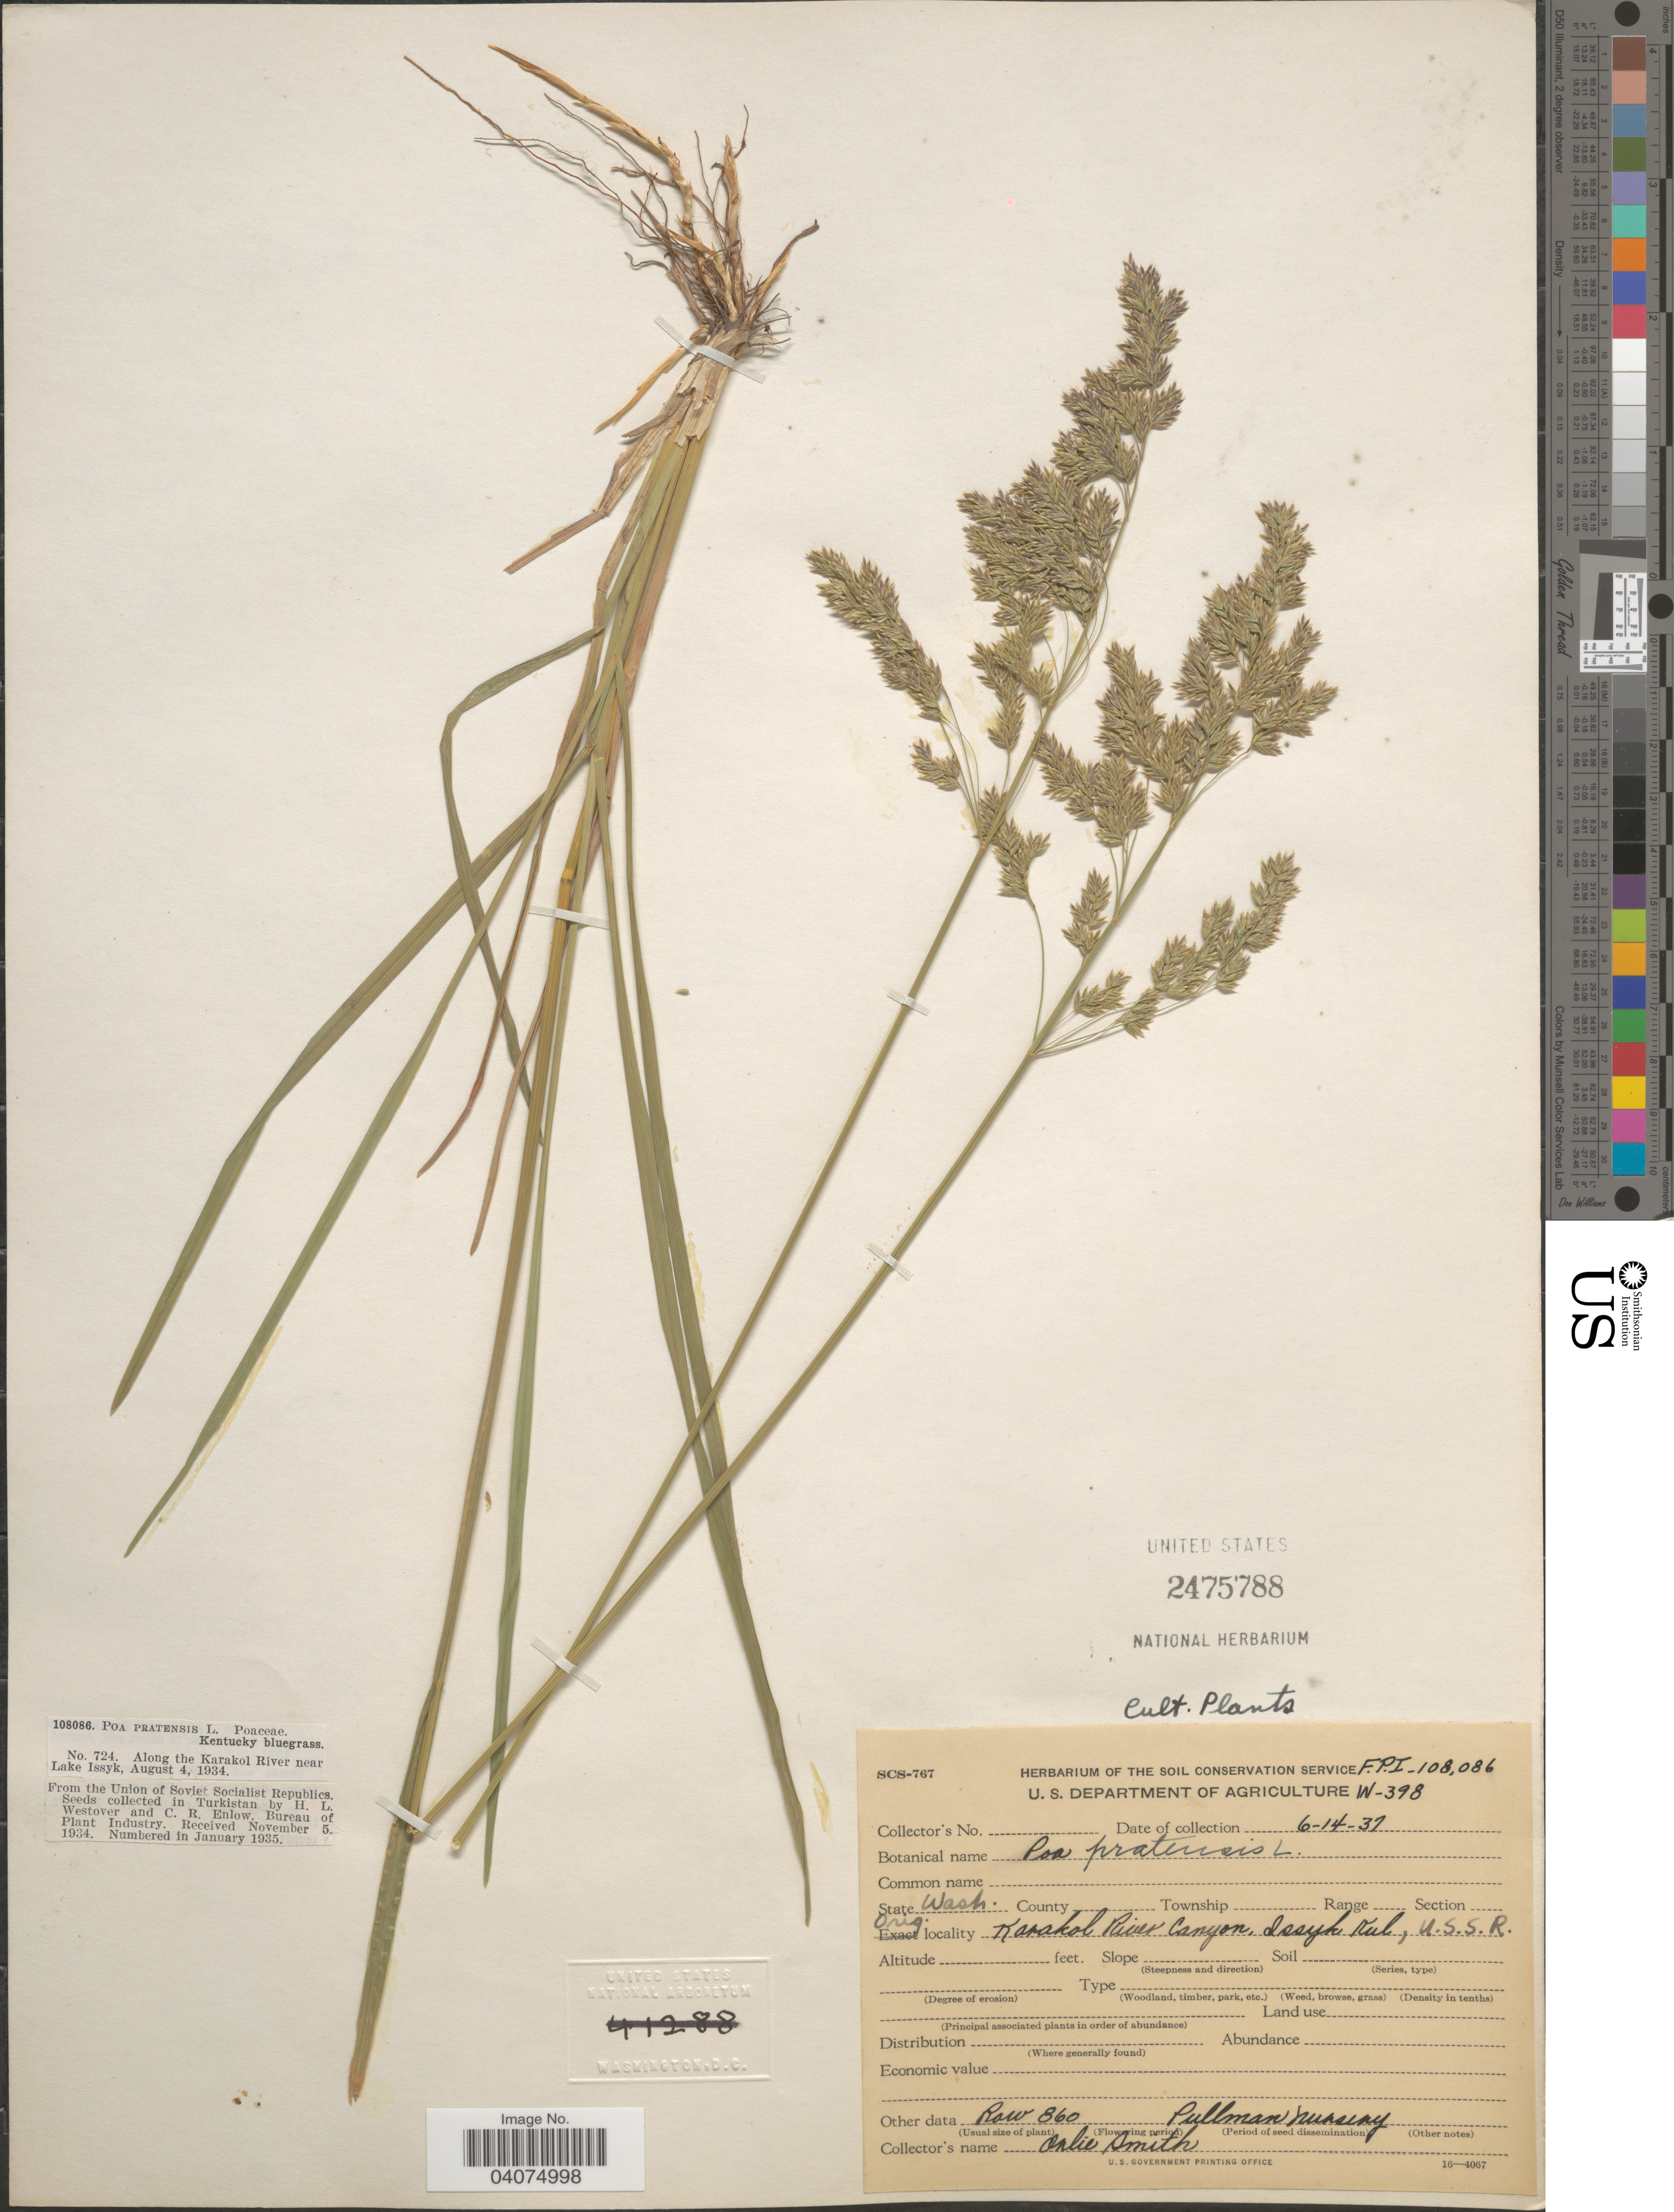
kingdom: Plantae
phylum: Tracheophyta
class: Liliopsida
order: Poales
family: Poaceae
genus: Poa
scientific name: Poa pratensis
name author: L.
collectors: O. Smith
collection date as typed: Transcribed d/m/y: 14/6/37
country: United States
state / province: Washington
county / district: Whitman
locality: Row 860 Pullman Nursery.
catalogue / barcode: US 2475788